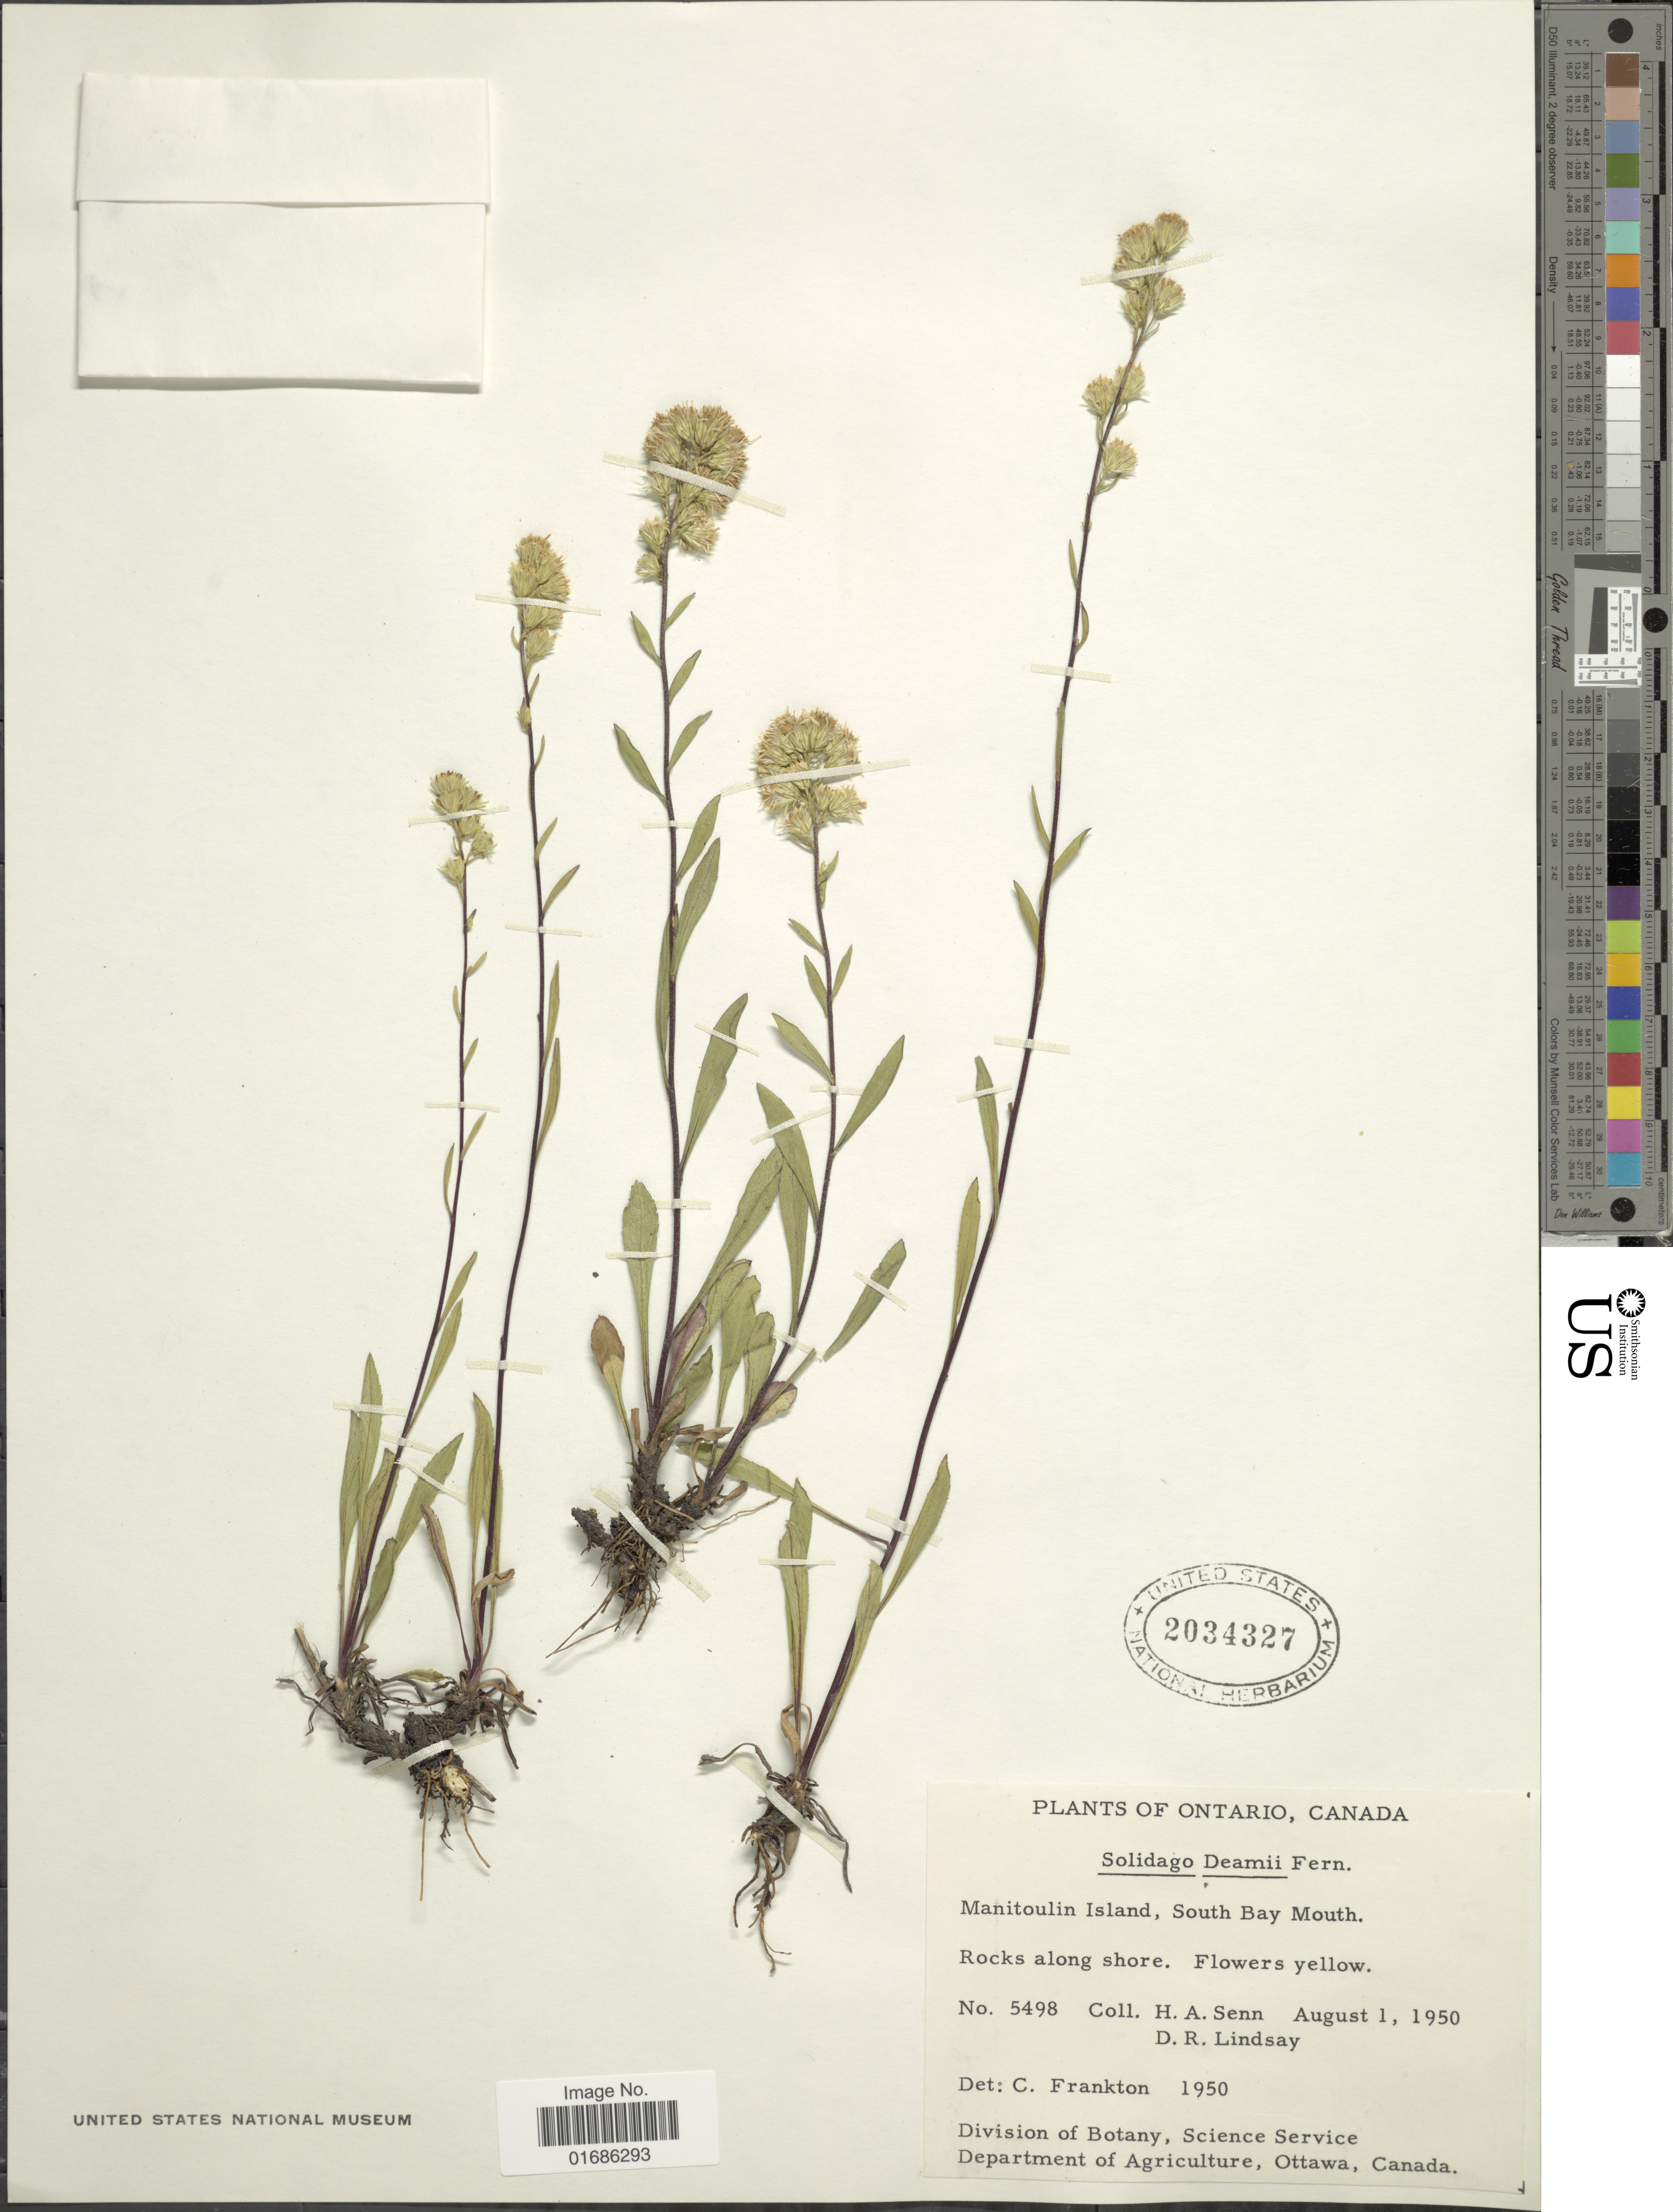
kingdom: Plantae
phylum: Tracheophyta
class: Magnoliopsida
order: Asterales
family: Asteraceae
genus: Solidago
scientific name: Solidago deamii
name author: Fernald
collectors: H. Senn & D. Lindsay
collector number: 5498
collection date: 1950-08-01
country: Canada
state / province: Ontario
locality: Manitoulin Island, South Bay Mouth. Rocks along shore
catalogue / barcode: US 2034327